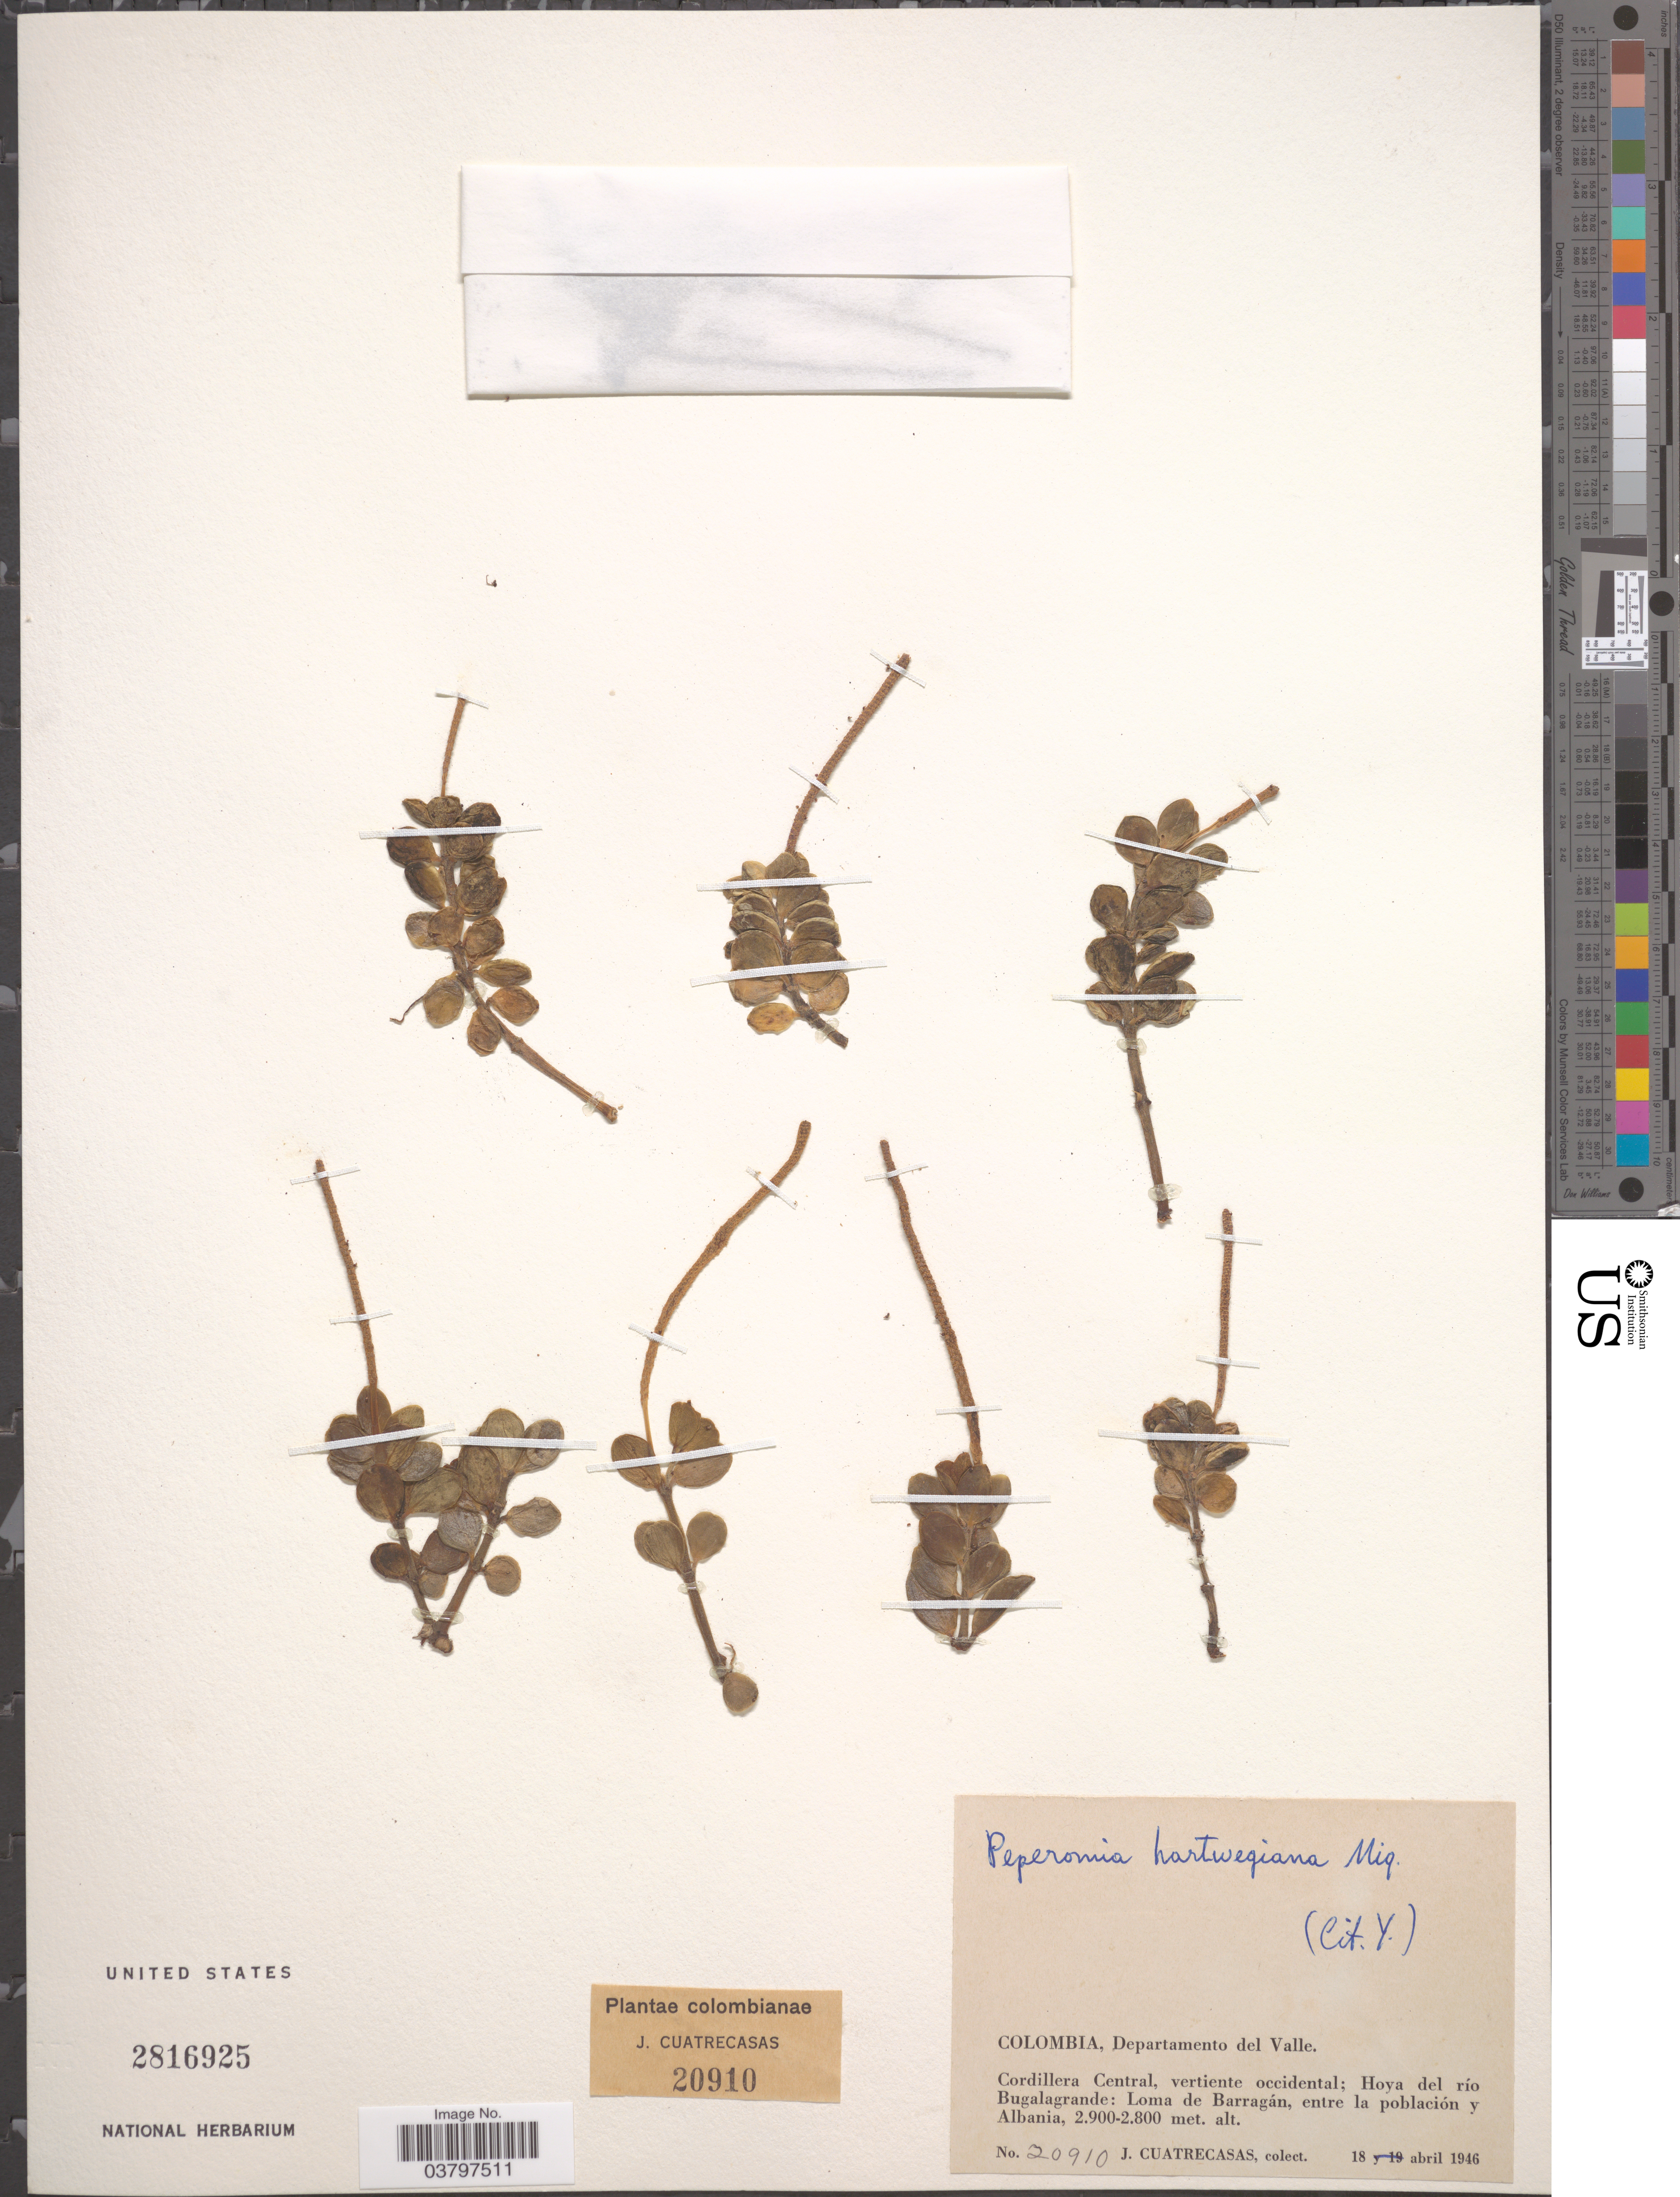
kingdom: Plantae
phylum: Tracheophyta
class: Magnoliopsida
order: Piperales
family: Piperaceae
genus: Peperomia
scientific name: Peperomia hartwegiana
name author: Miq.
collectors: J. Cuatrecasas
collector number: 20910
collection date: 1946-04-18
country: Colombia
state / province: Valle del Cauca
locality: Departamento del Valle. Cordillera Central, vertiente occidental; Hoya del río Bugalagrande: Loma de Barragán, entre la población y Albania.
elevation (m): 2800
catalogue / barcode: US 2816925